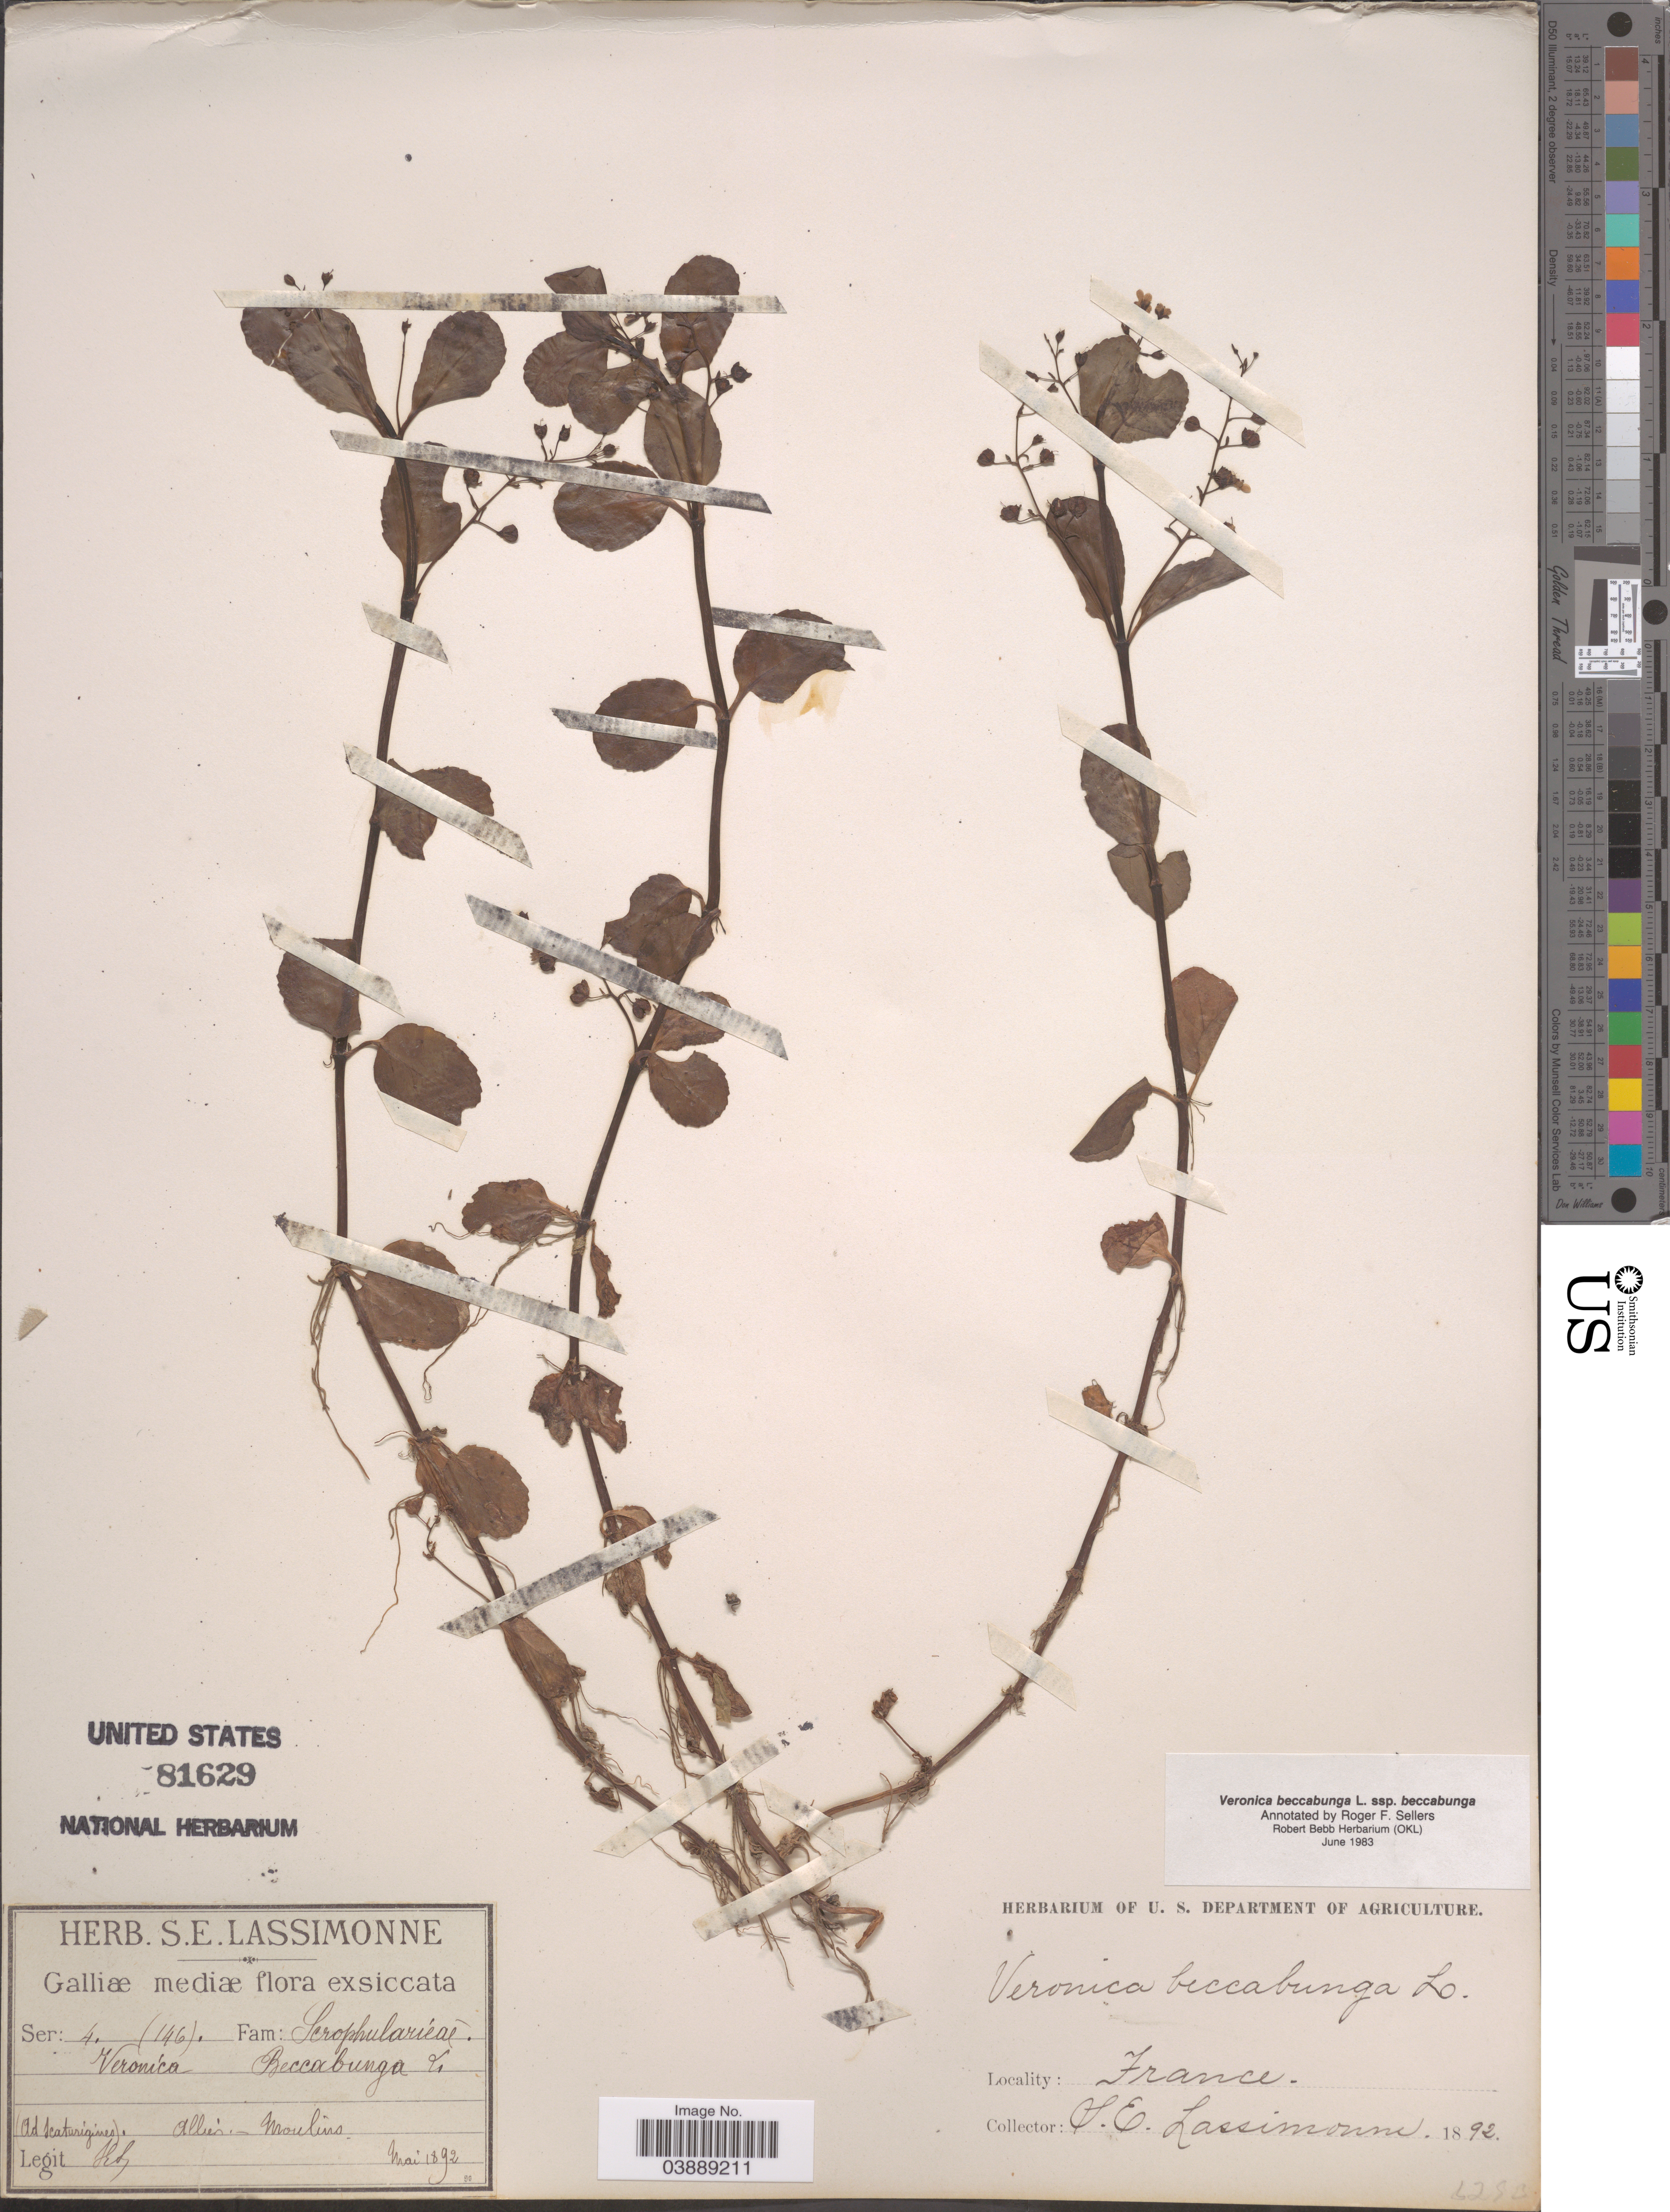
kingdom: Plantae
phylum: Tracheophyta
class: Magnoliopsida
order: Lamiales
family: Plantaginaceae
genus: Veronica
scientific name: Veronica beccabunga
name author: L.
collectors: S. Lassimonne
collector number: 146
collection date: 1892-05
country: France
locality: Galliae mediae. (Ad Scaturigines). Allier-Moulins.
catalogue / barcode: US 81629